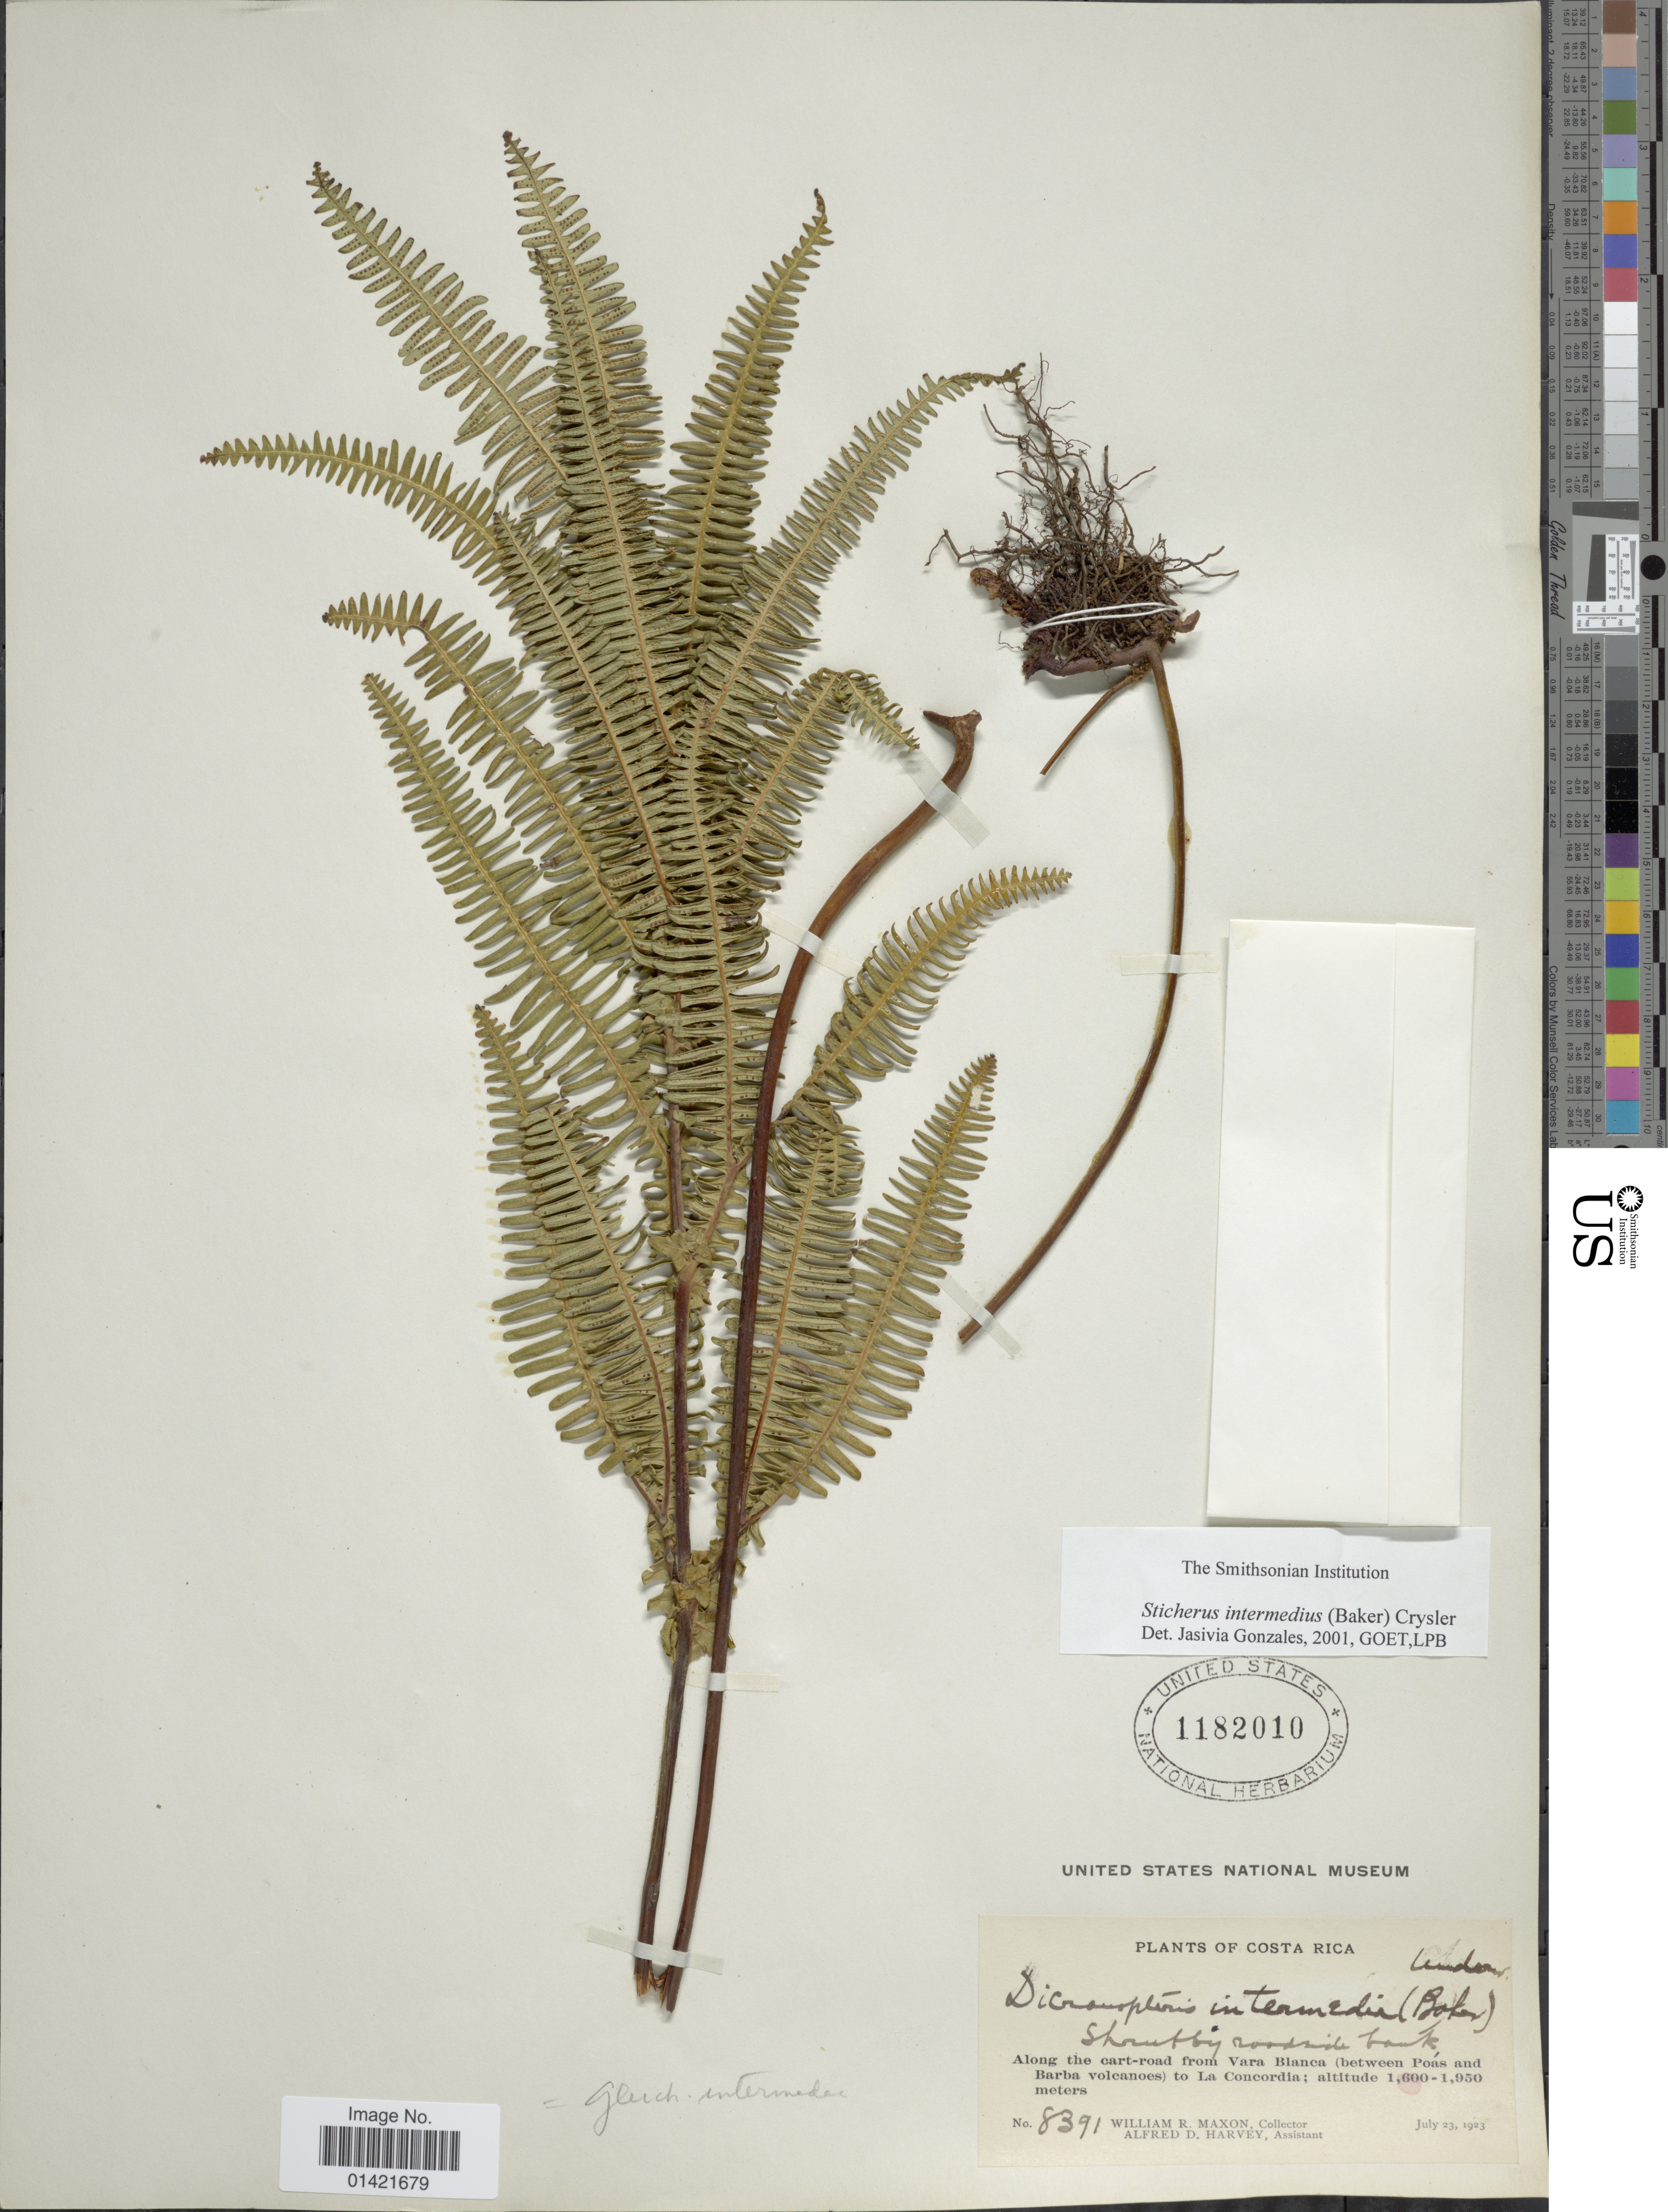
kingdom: Plantae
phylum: Tracheophyta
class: Polypodiopsida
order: Gleicheniales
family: Gleicheniaceae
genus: Sticherus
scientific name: Sticherus intermedius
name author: (Baker) Chrysler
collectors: W. R. Maxon & A. D. Harvey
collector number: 8391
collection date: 1923-07-23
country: Costa Rica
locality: Along the cart-road from Vara Blanca (between Poas and Barba volcanoes) to La Concordia.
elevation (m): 1600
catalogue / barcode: US 1182010